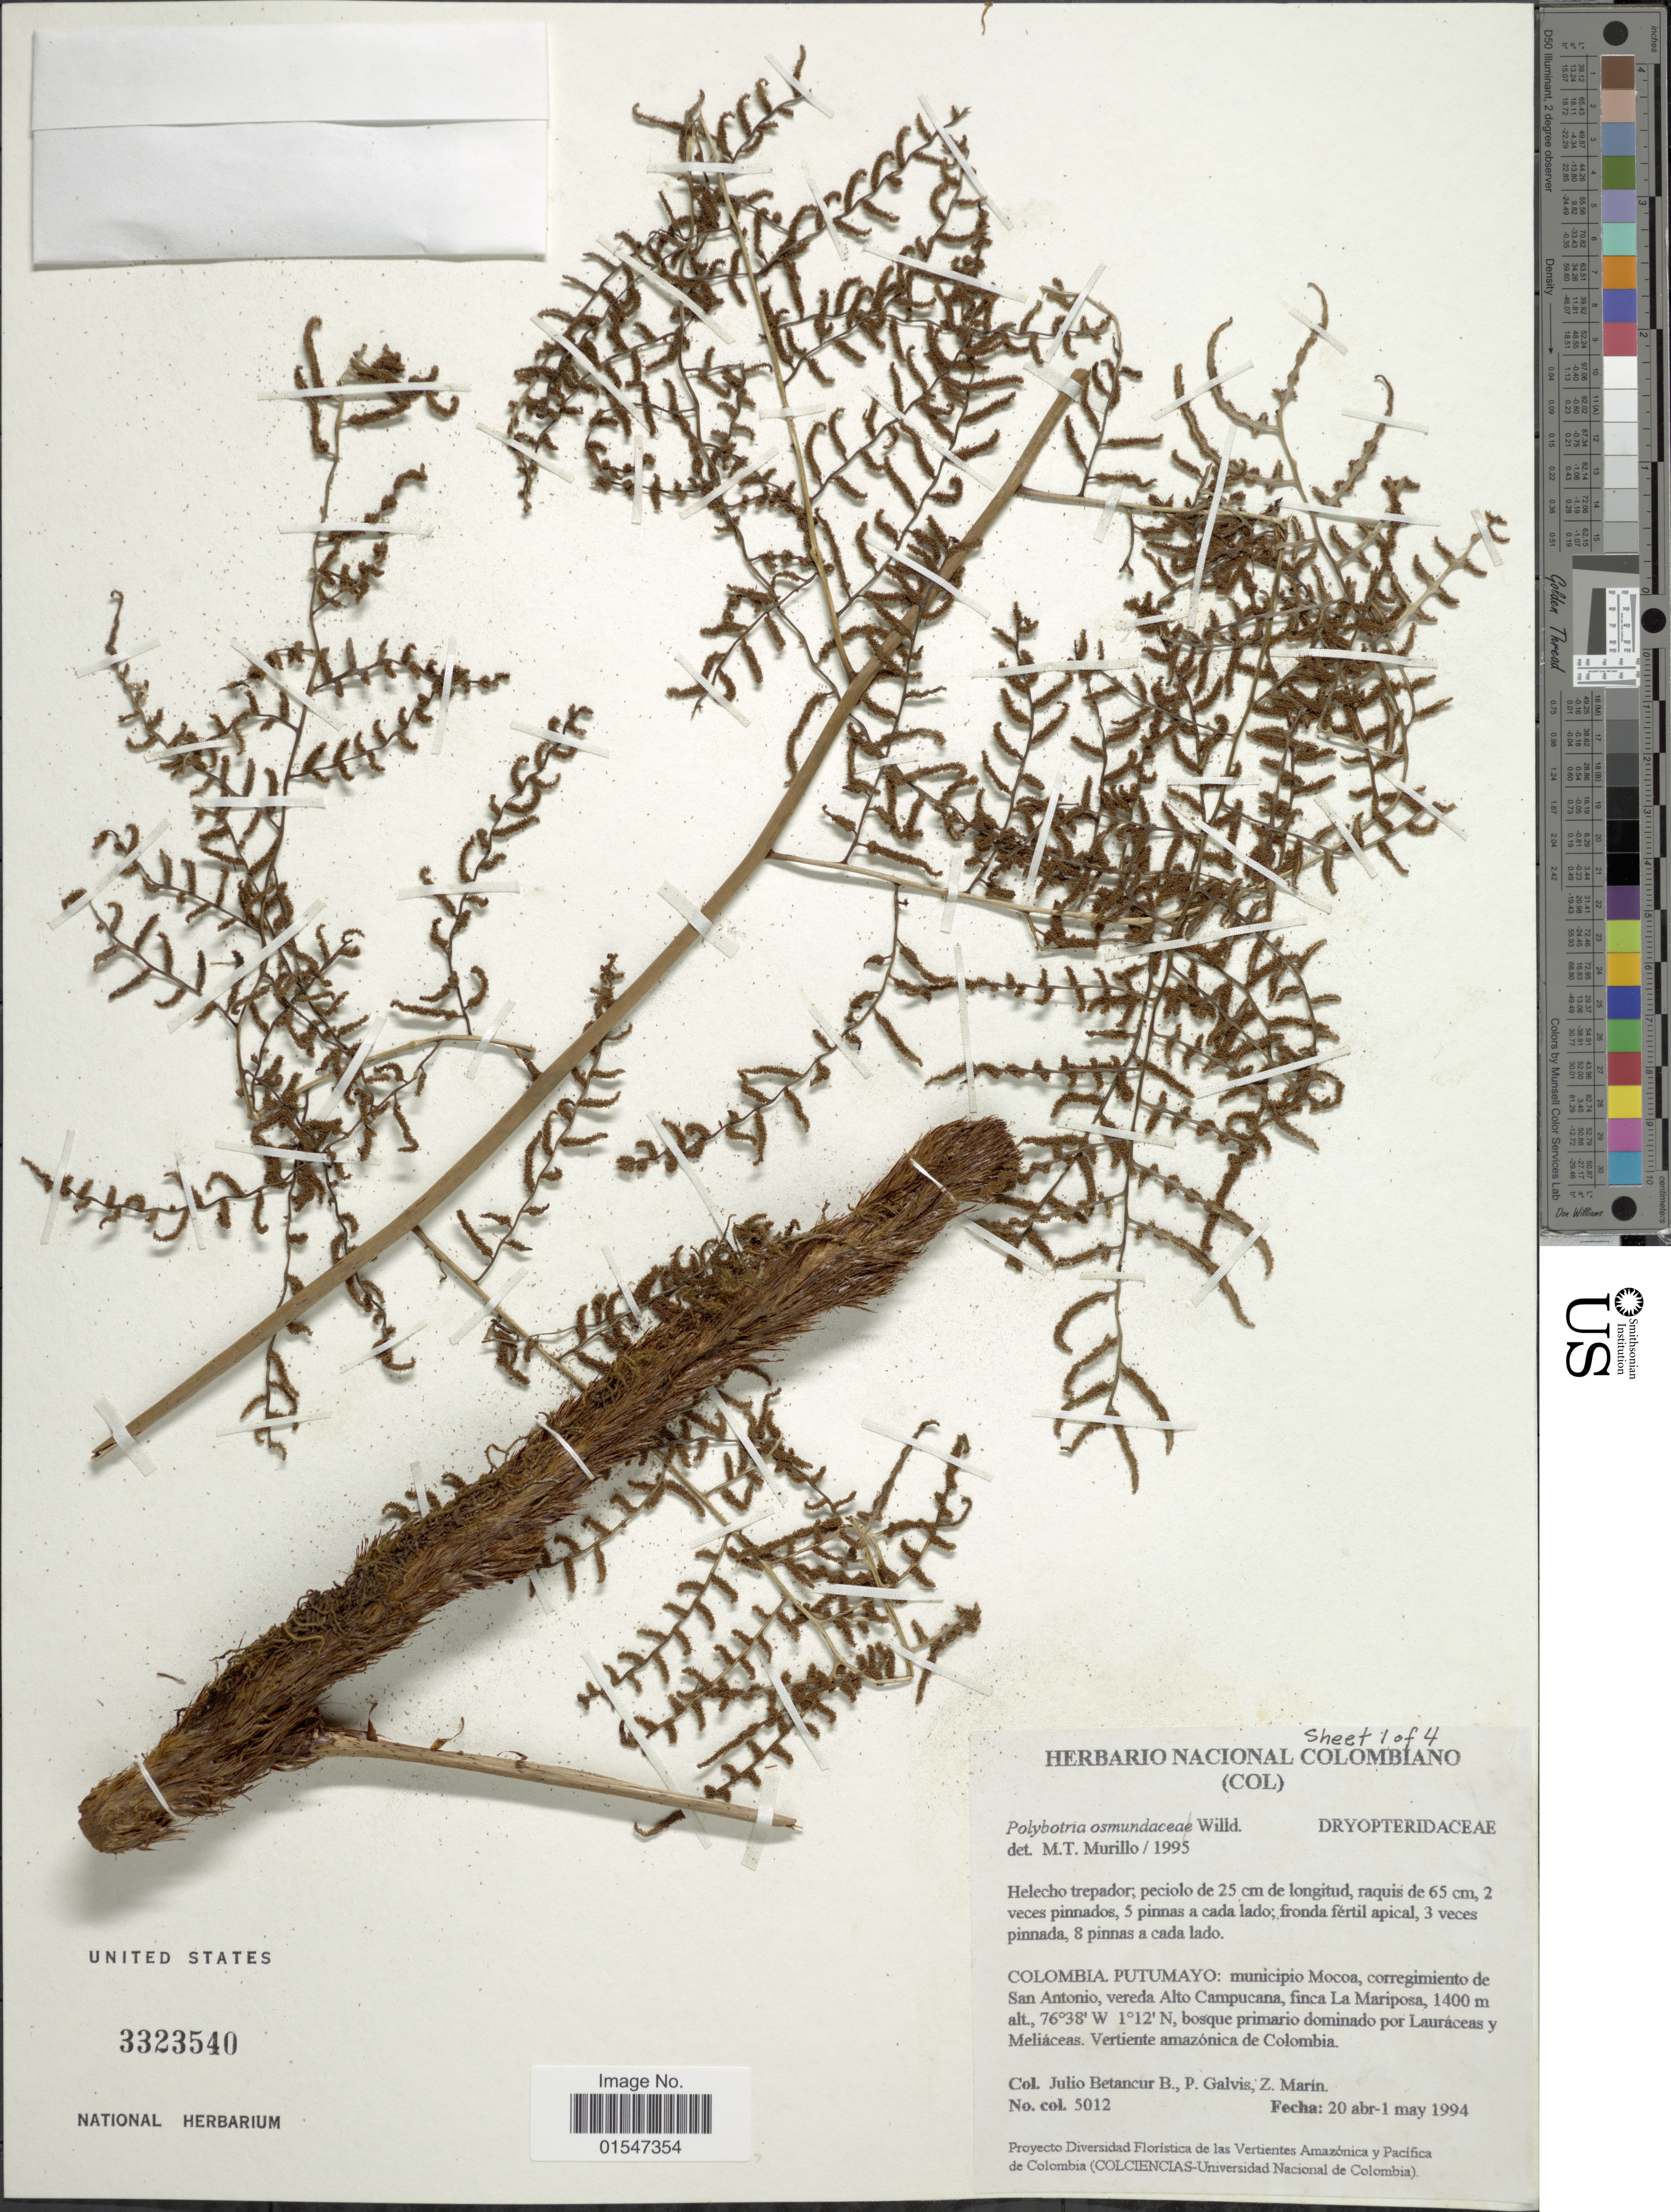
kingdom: Plantae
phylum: Tracheophyta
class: Polypodiopsida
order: Polypodiales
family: Dryopteridaceae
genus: Polybotrya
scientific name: Polybotrya osmundacea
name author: Humb. & Bonpl. ex Willd.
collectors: J. Betancur, P. Galvis & Z. Marin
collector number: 5012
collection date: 1994-04-20/1994-05-01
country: Colombia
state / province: Putumayo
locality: Municipio Mocoa, corregimiento de San Antonio, vereda Alto Campucana, finca La Mariposa, bosque primario dominado por Lauráceas y Meliáceas, vertiente amazónica de Colombia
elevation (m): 1400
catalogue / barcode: US 3323540